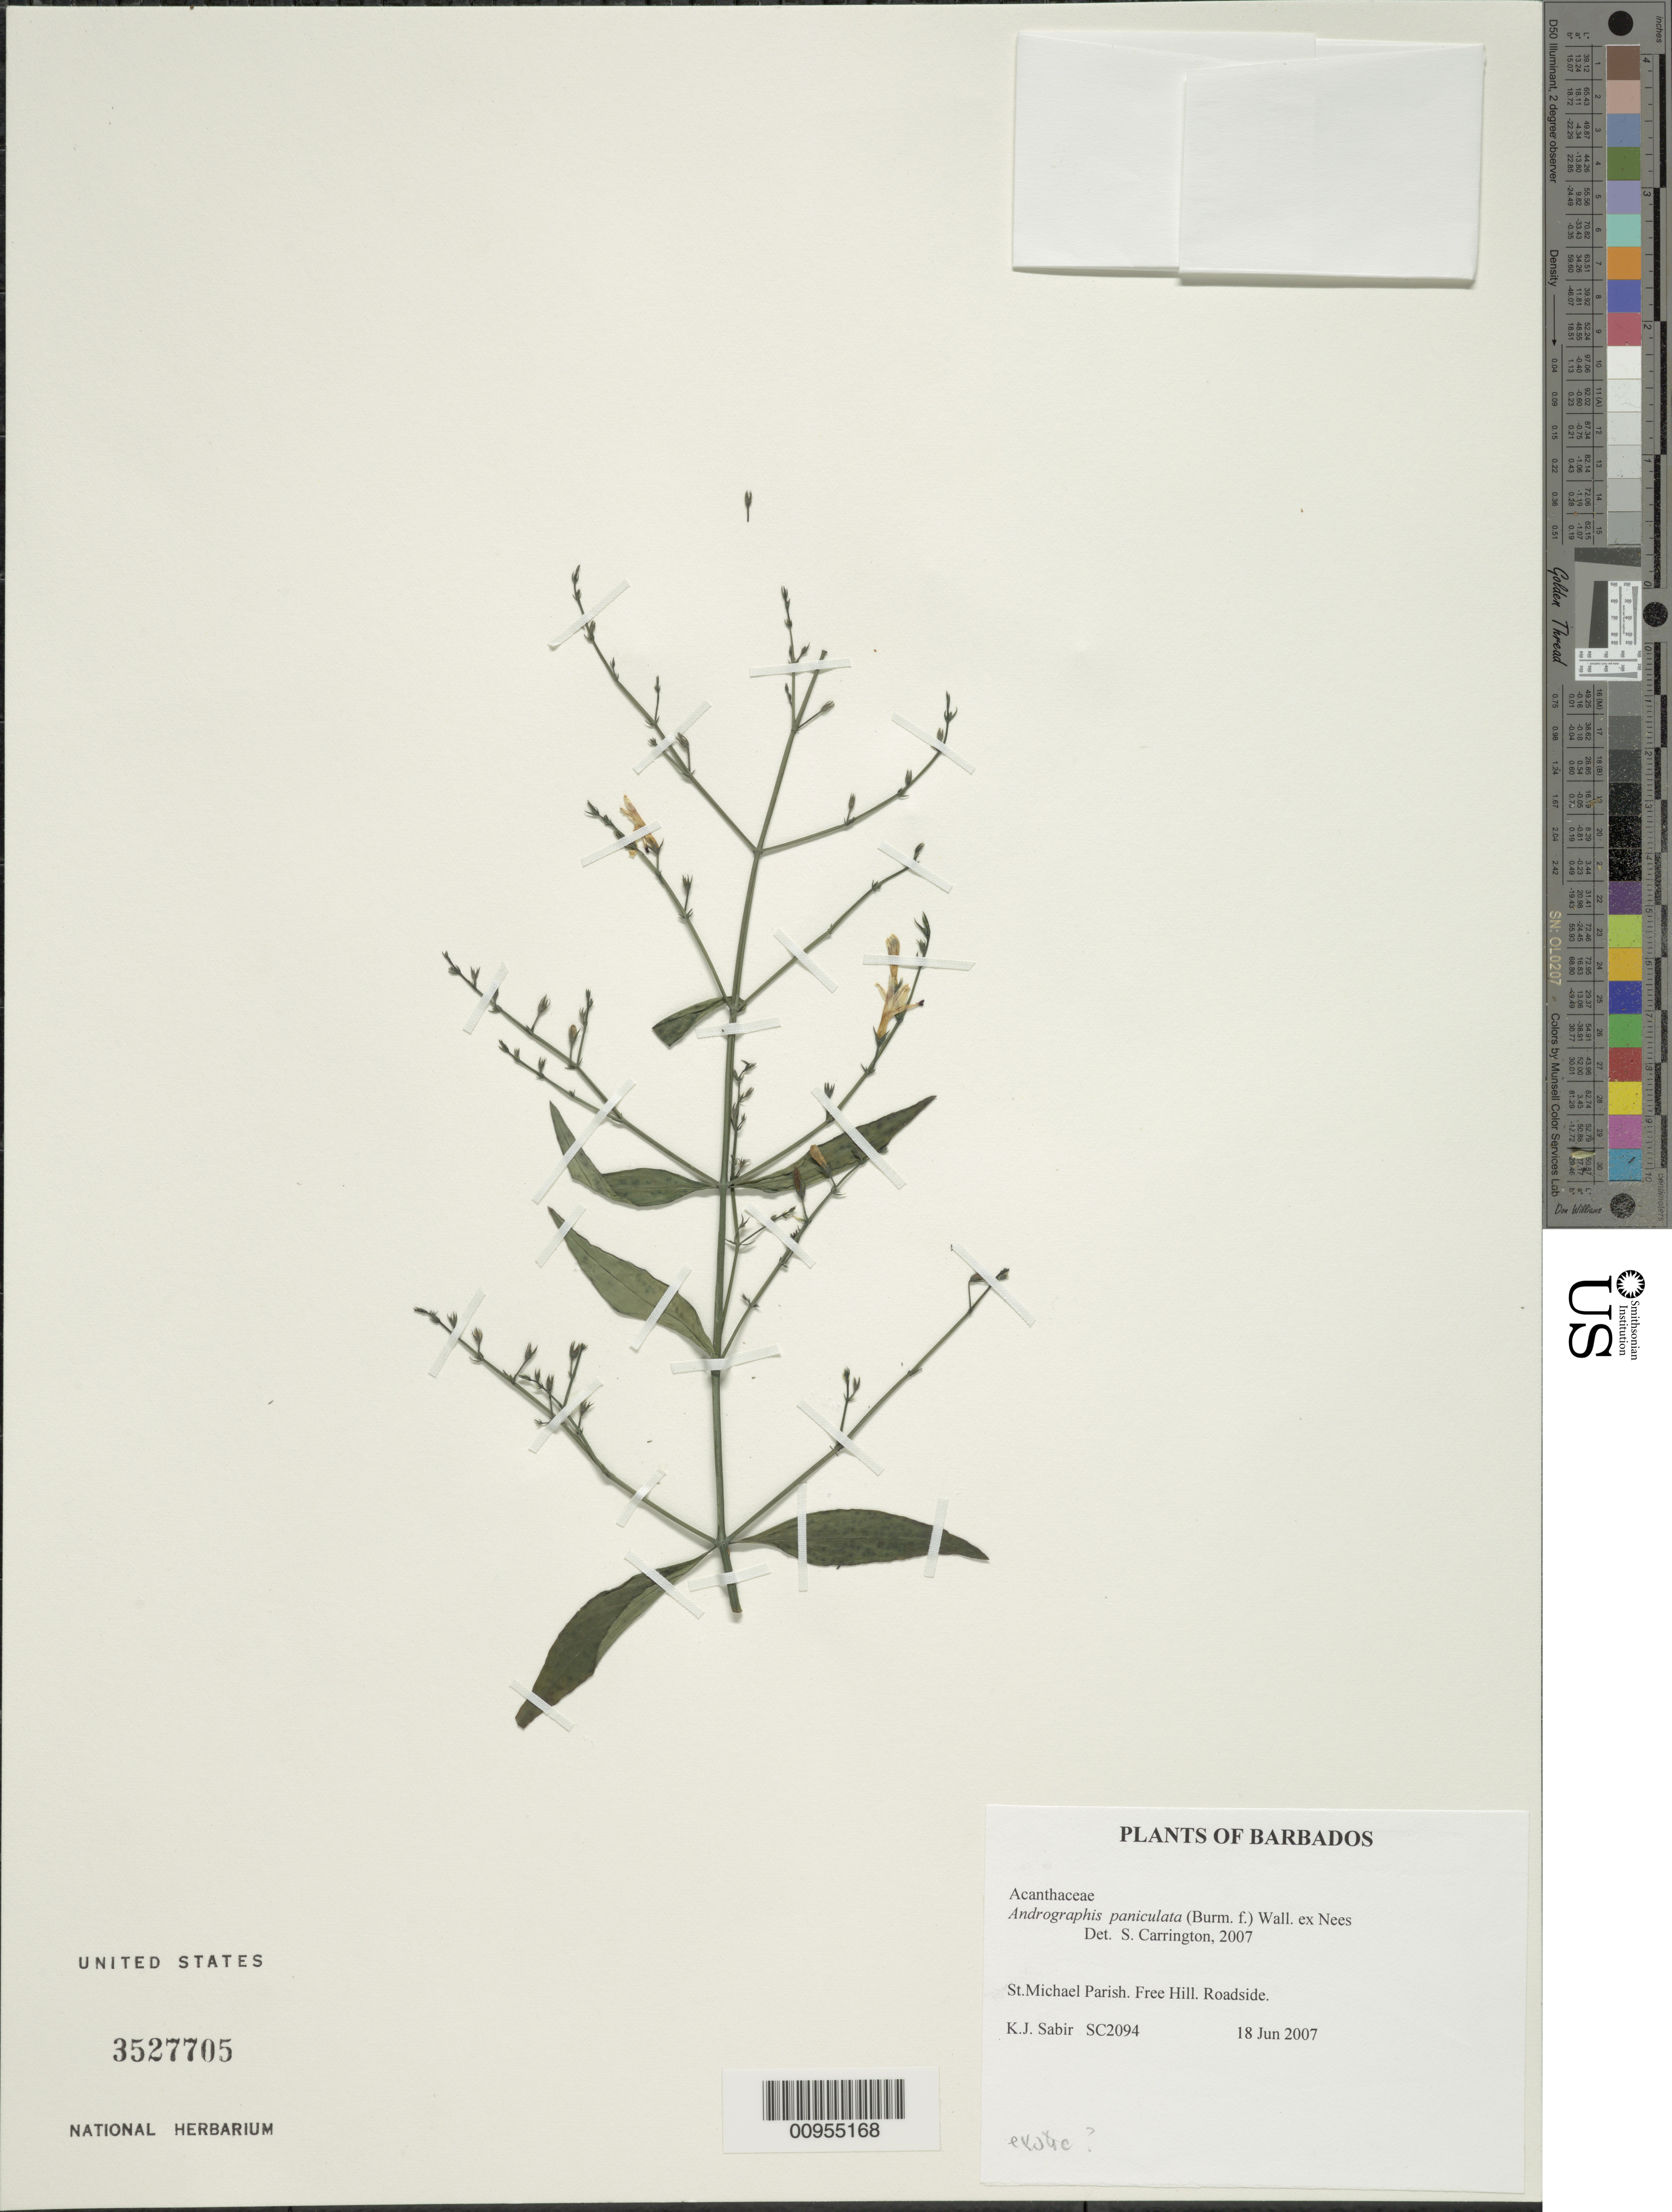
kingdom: Plantae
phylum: Tracheophyta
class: Magnoliopsida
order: Lamiales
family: Acanthaceae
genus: Andrographis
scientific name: Andrographis paniculata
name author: (Burm. f.) Nees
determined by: Carrington, C. M. S.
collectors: K. Sabir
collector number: SC 2094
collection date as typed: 18 Jun 2007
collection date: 2007-06-18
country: Barbados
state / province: Saint Michael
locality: Free Hill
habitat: roadside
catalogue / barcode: US 3527705